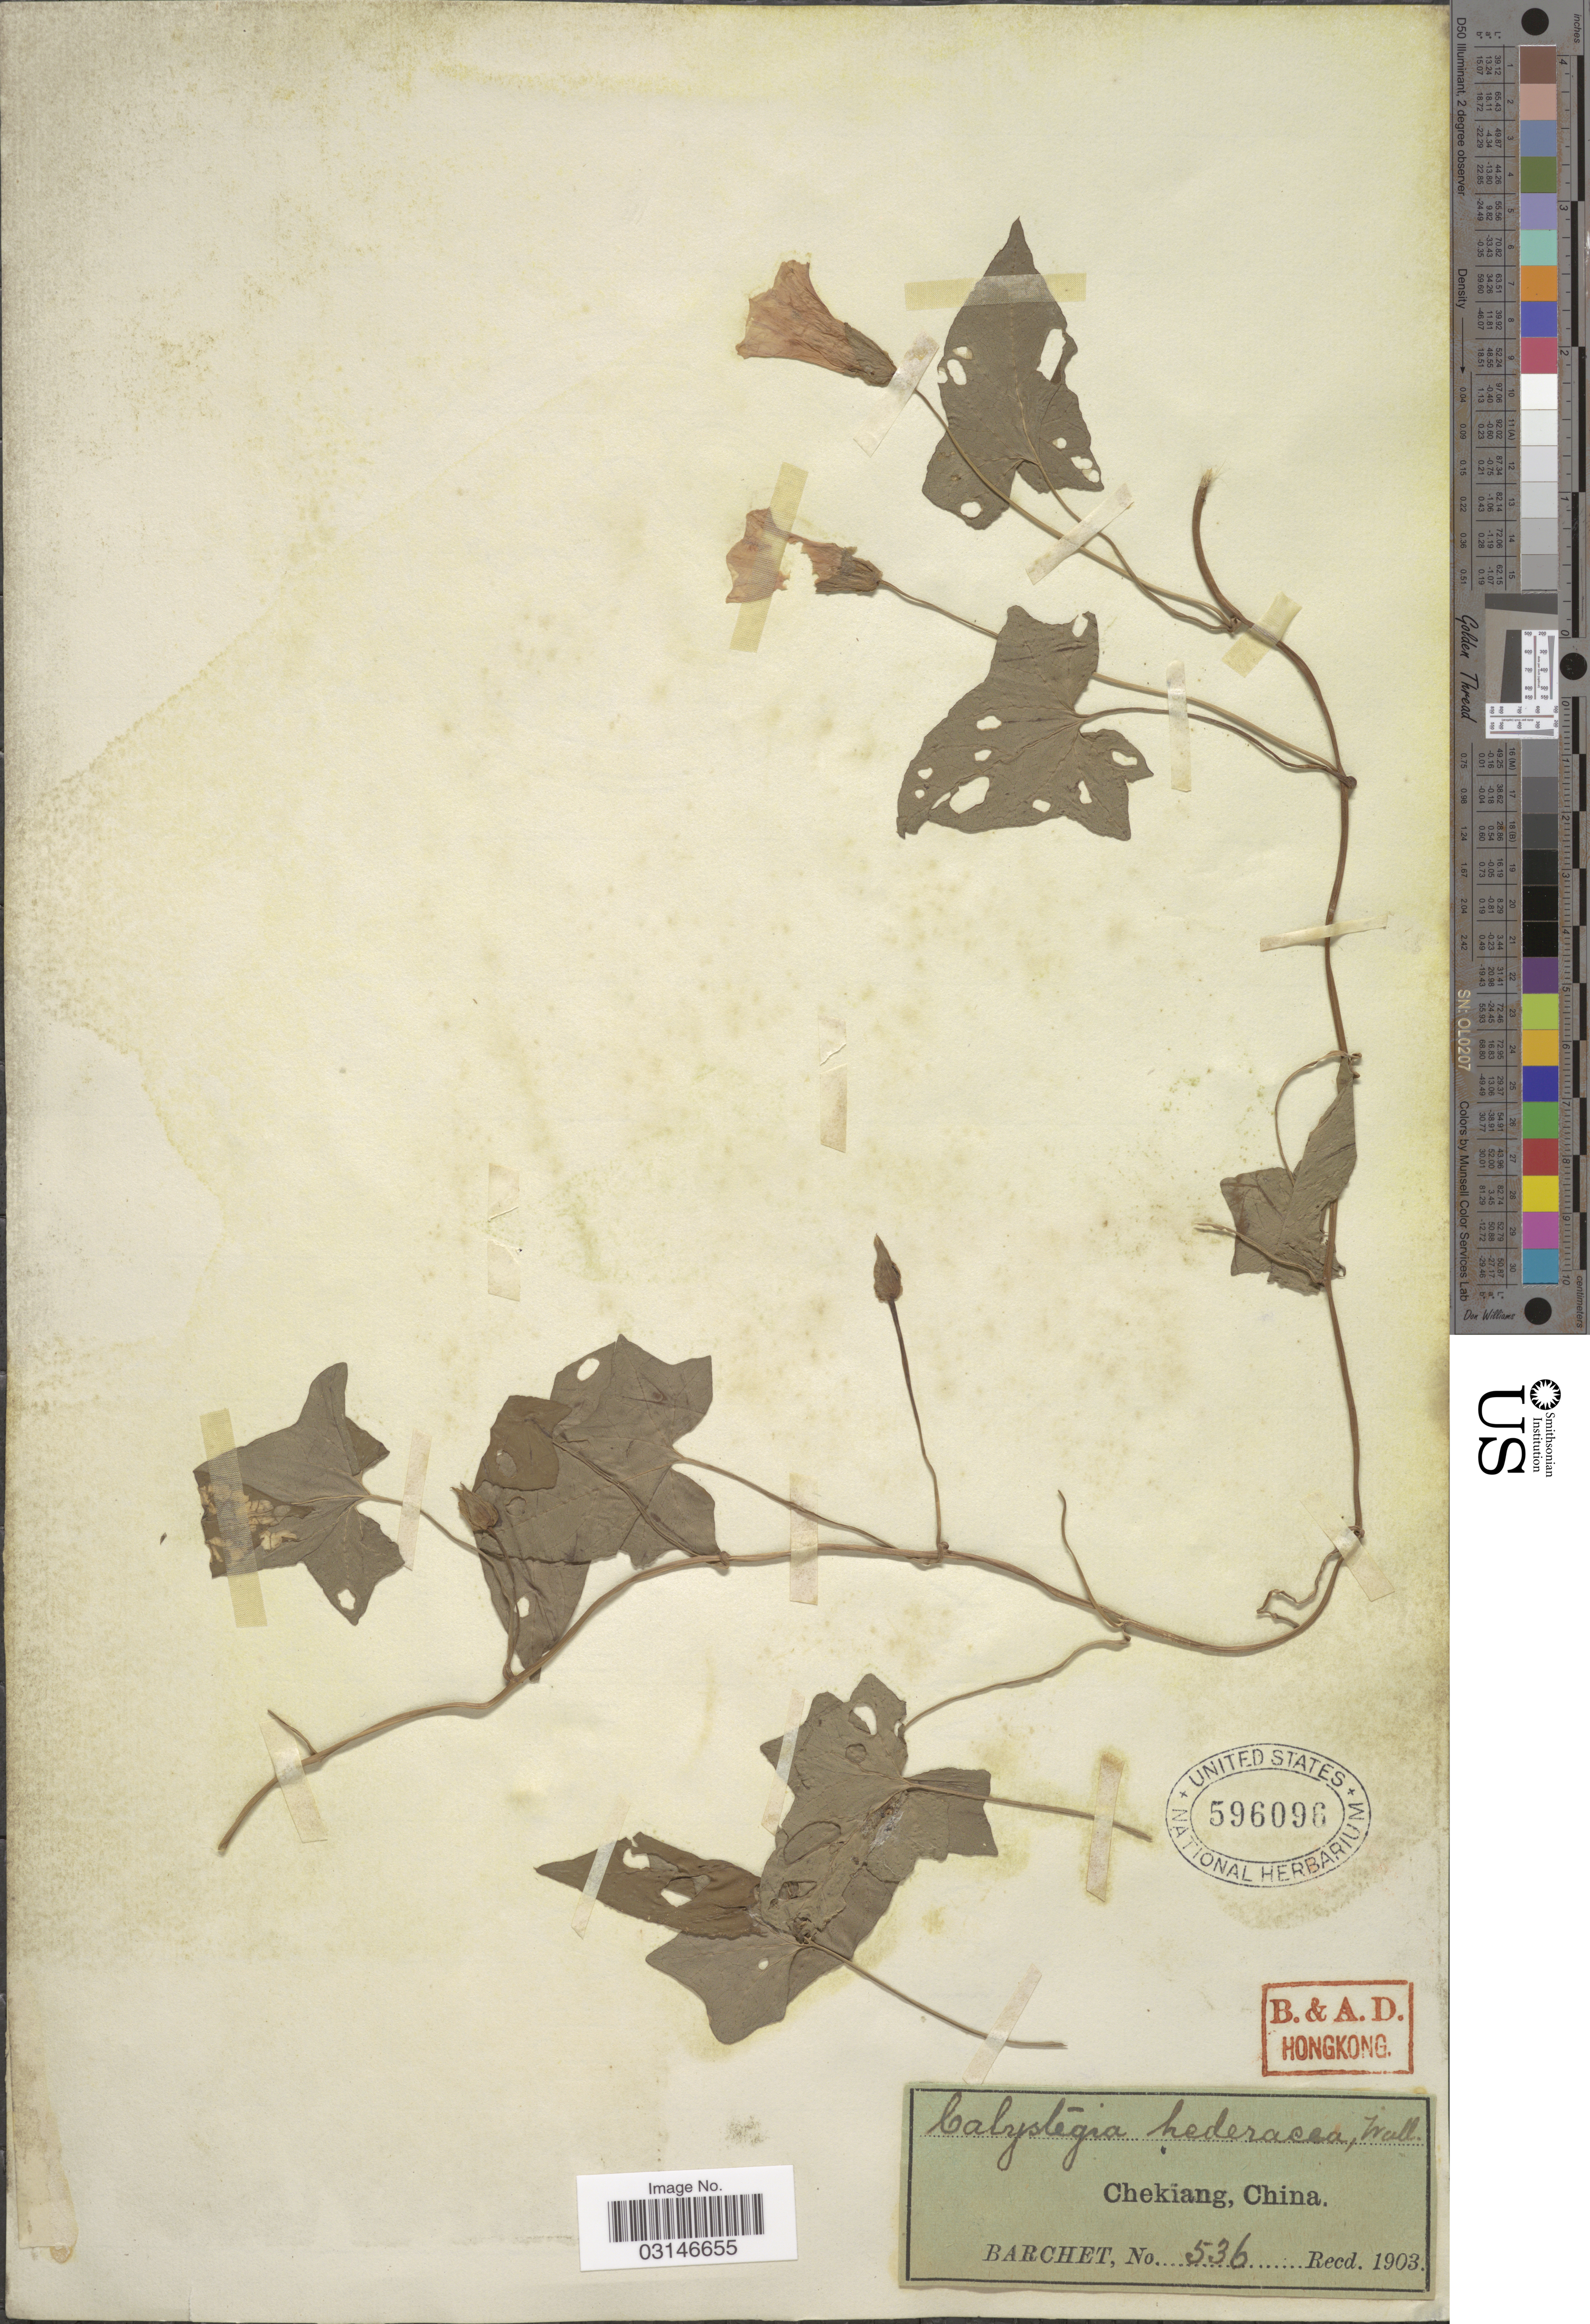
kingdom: Plantae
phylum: Tracheophyta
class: Magnoliopsida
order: Solanales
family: Convolvulaceae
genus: Calystegia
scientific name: Calystegia hederacea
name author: Thunb.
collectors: S. P. Barchet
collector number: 536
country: China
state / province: Zhejiang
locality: Chekiang.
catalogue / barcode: US 596096